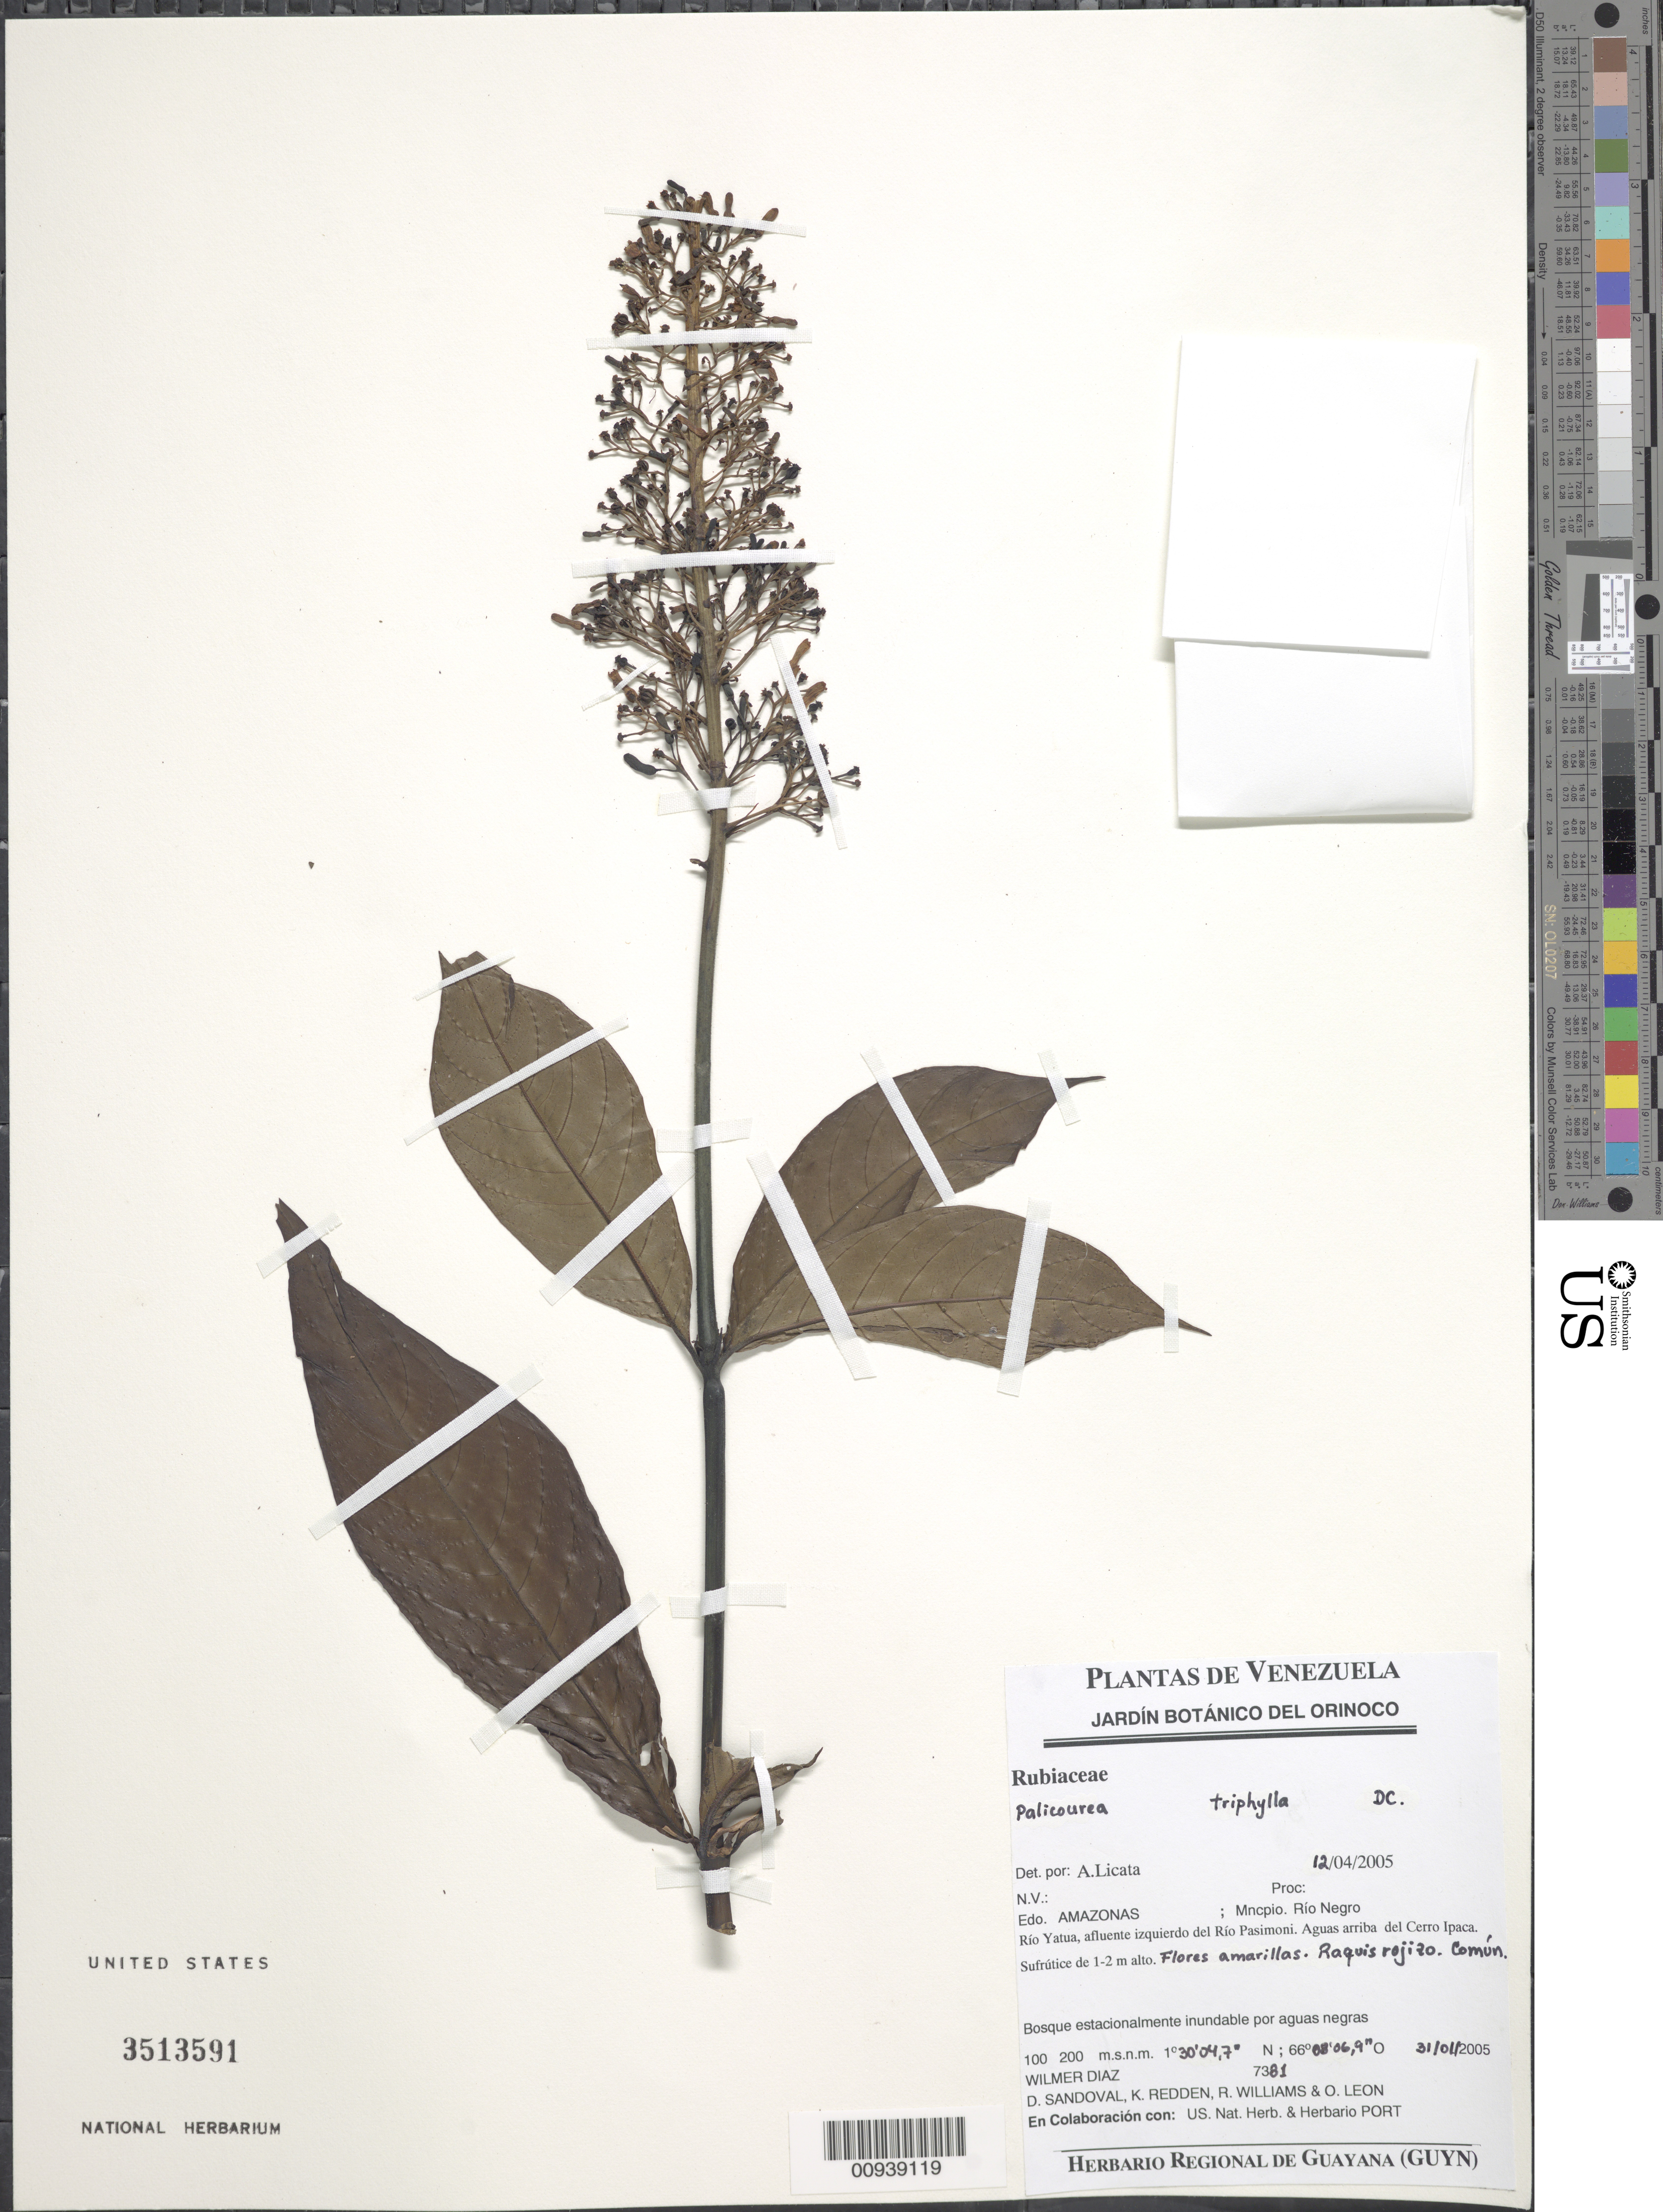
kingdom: Plantae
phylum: Tracheophyta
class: Magnoliopsida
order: Gentianales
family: Rubiaceae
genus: Palicourea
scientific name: Palicourea triphylla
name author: DC.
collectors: W. Díaz P., D. Sandoval, K. M. Redden, R. Williams & O. León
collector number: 7381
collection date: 2005-01-31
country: Venezuela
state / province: Amazonas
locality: Mncpi. Rio Negro. Rio Yatua, afluente izquierdo del Rio Pasimoni. Aguas arriba del Cerro Ipaca.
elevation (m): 100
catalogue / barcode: US 3513591